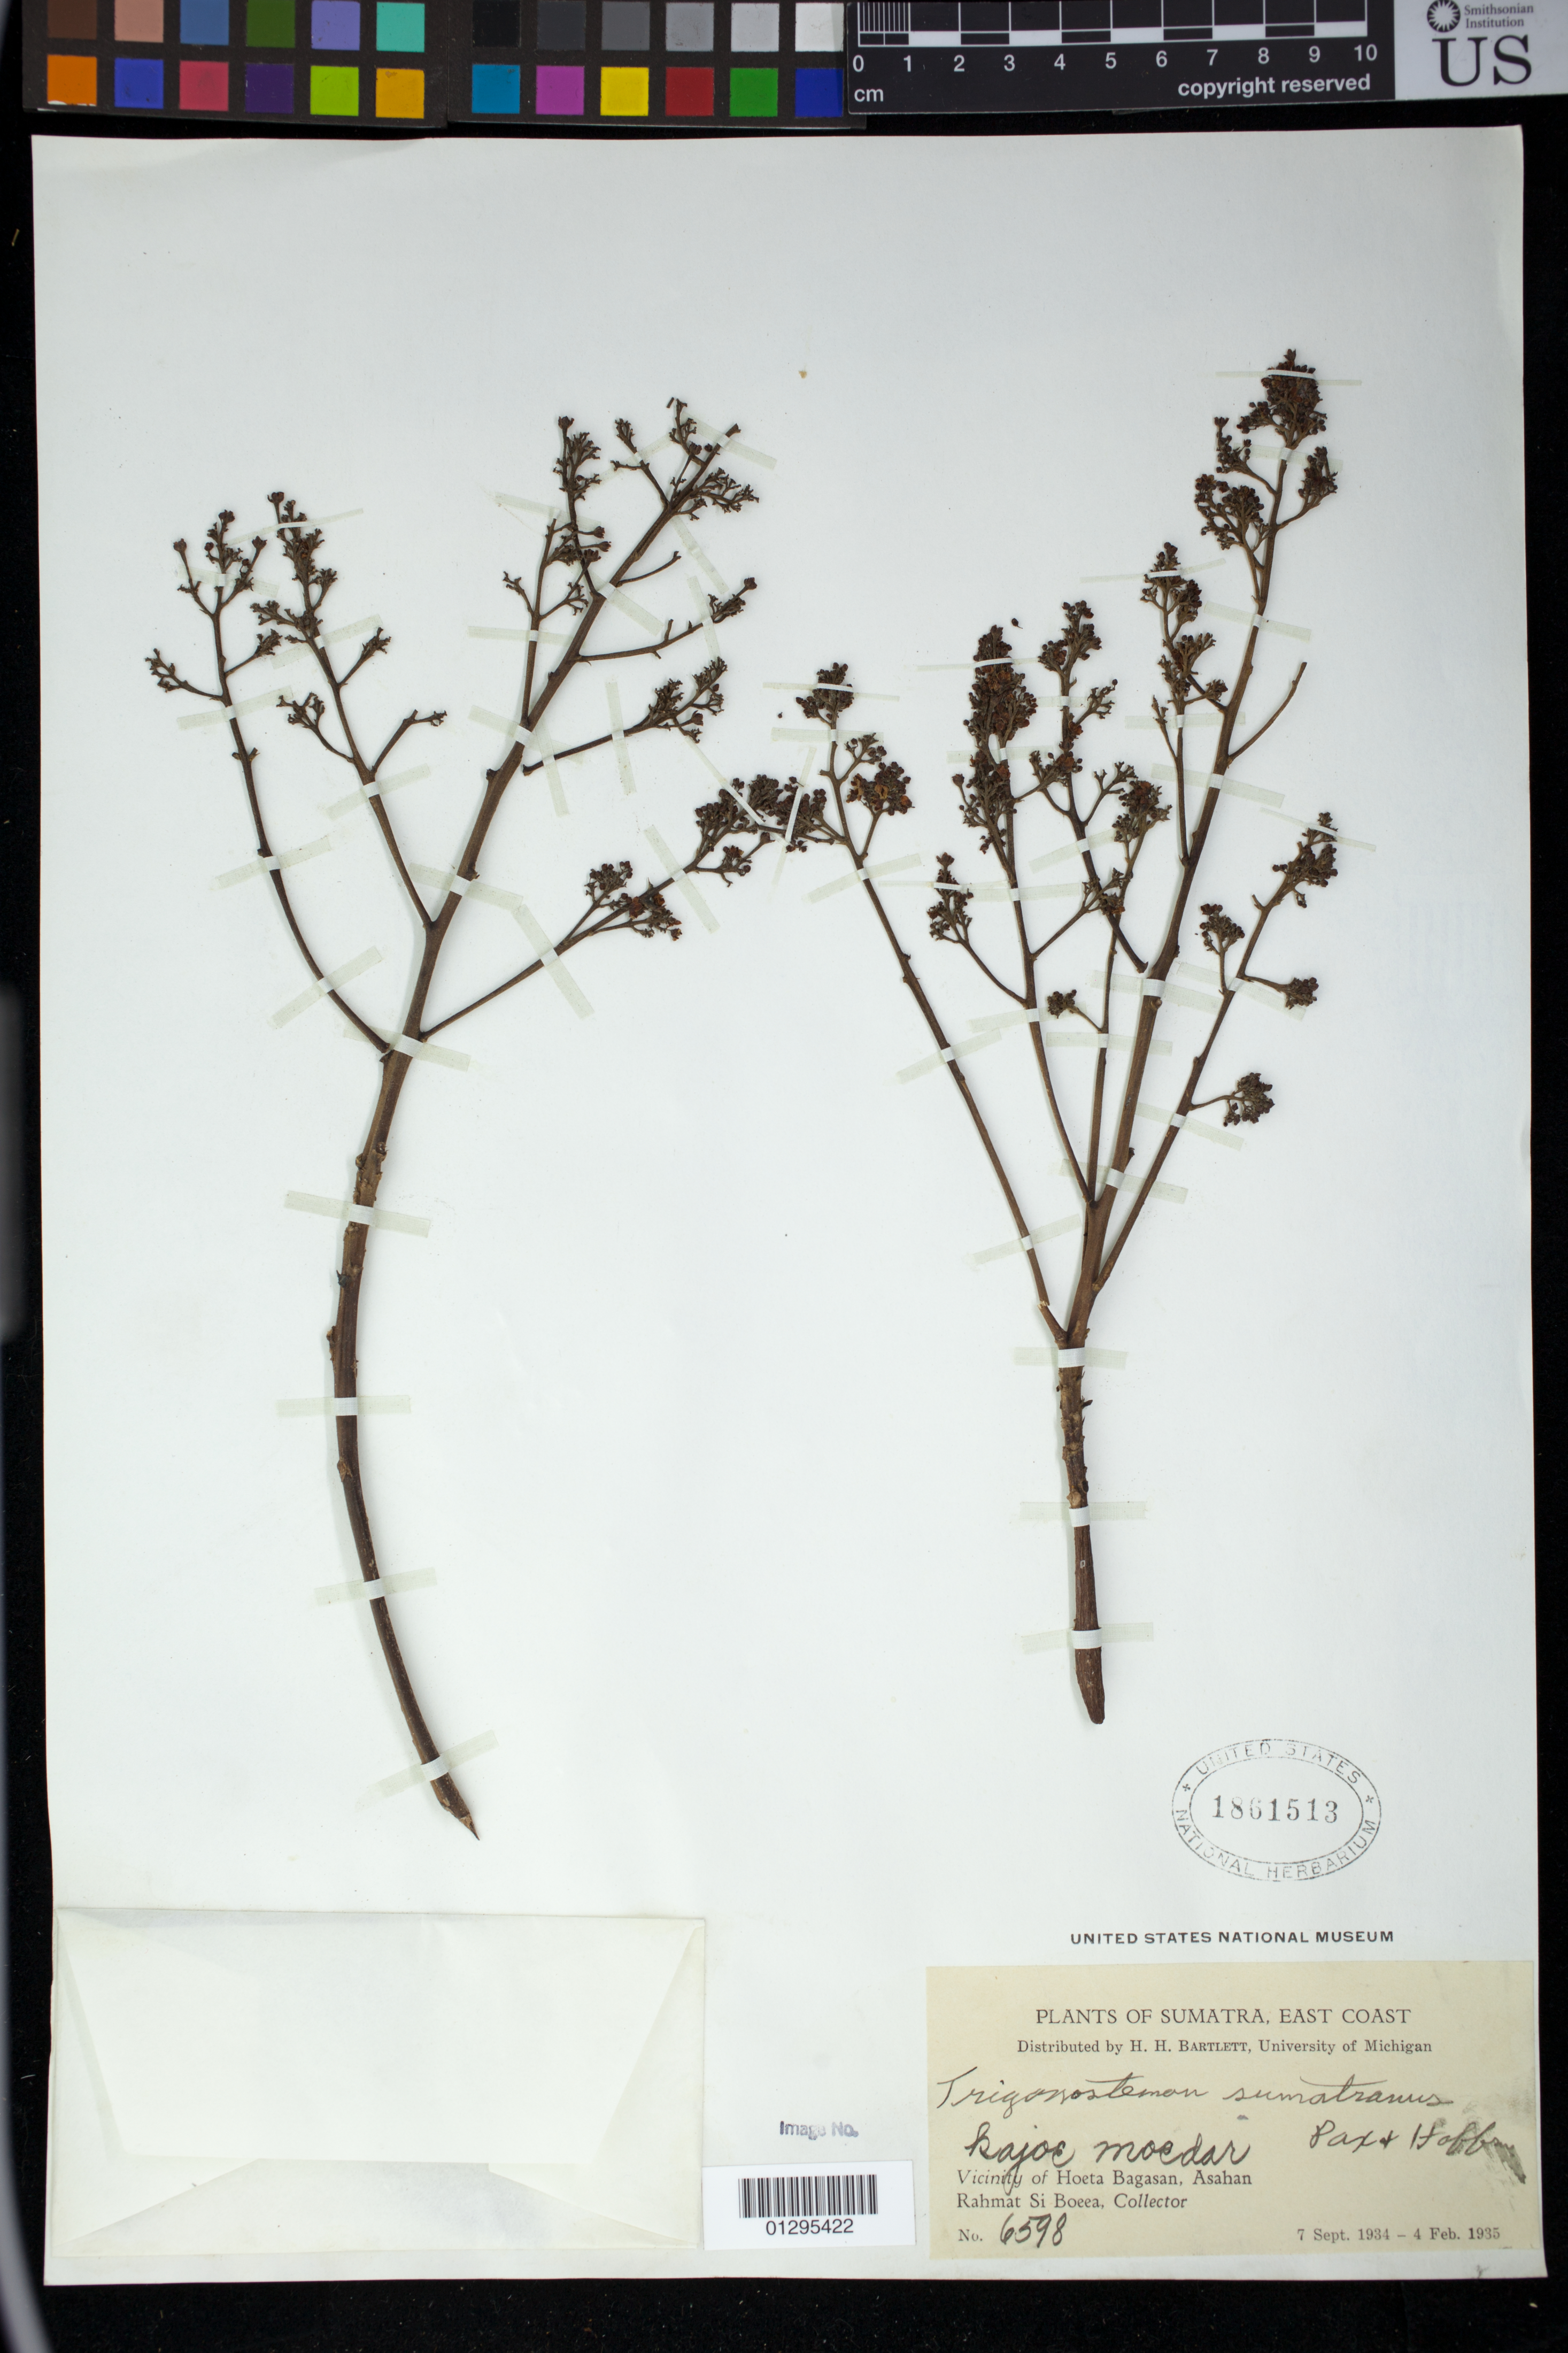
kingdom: Plantae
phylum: Tracheophyta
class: Magnoliopsida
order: Malpighiales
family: Euphorbiaceae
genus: Trigonostemon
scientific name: Trigonostemon sumatranus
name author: Pax & K. Hoffm.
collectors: Rahmat Si Boeea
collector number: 6598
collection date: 1934-09-07/1935-02-04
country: Indonesia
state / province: Kalimantan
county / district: Kalimantan Timur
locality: Kajoe Moedar [Kajoe Modjara] Vicinity of Hoeta Bagasan, Asahan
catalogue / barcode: US 1861513